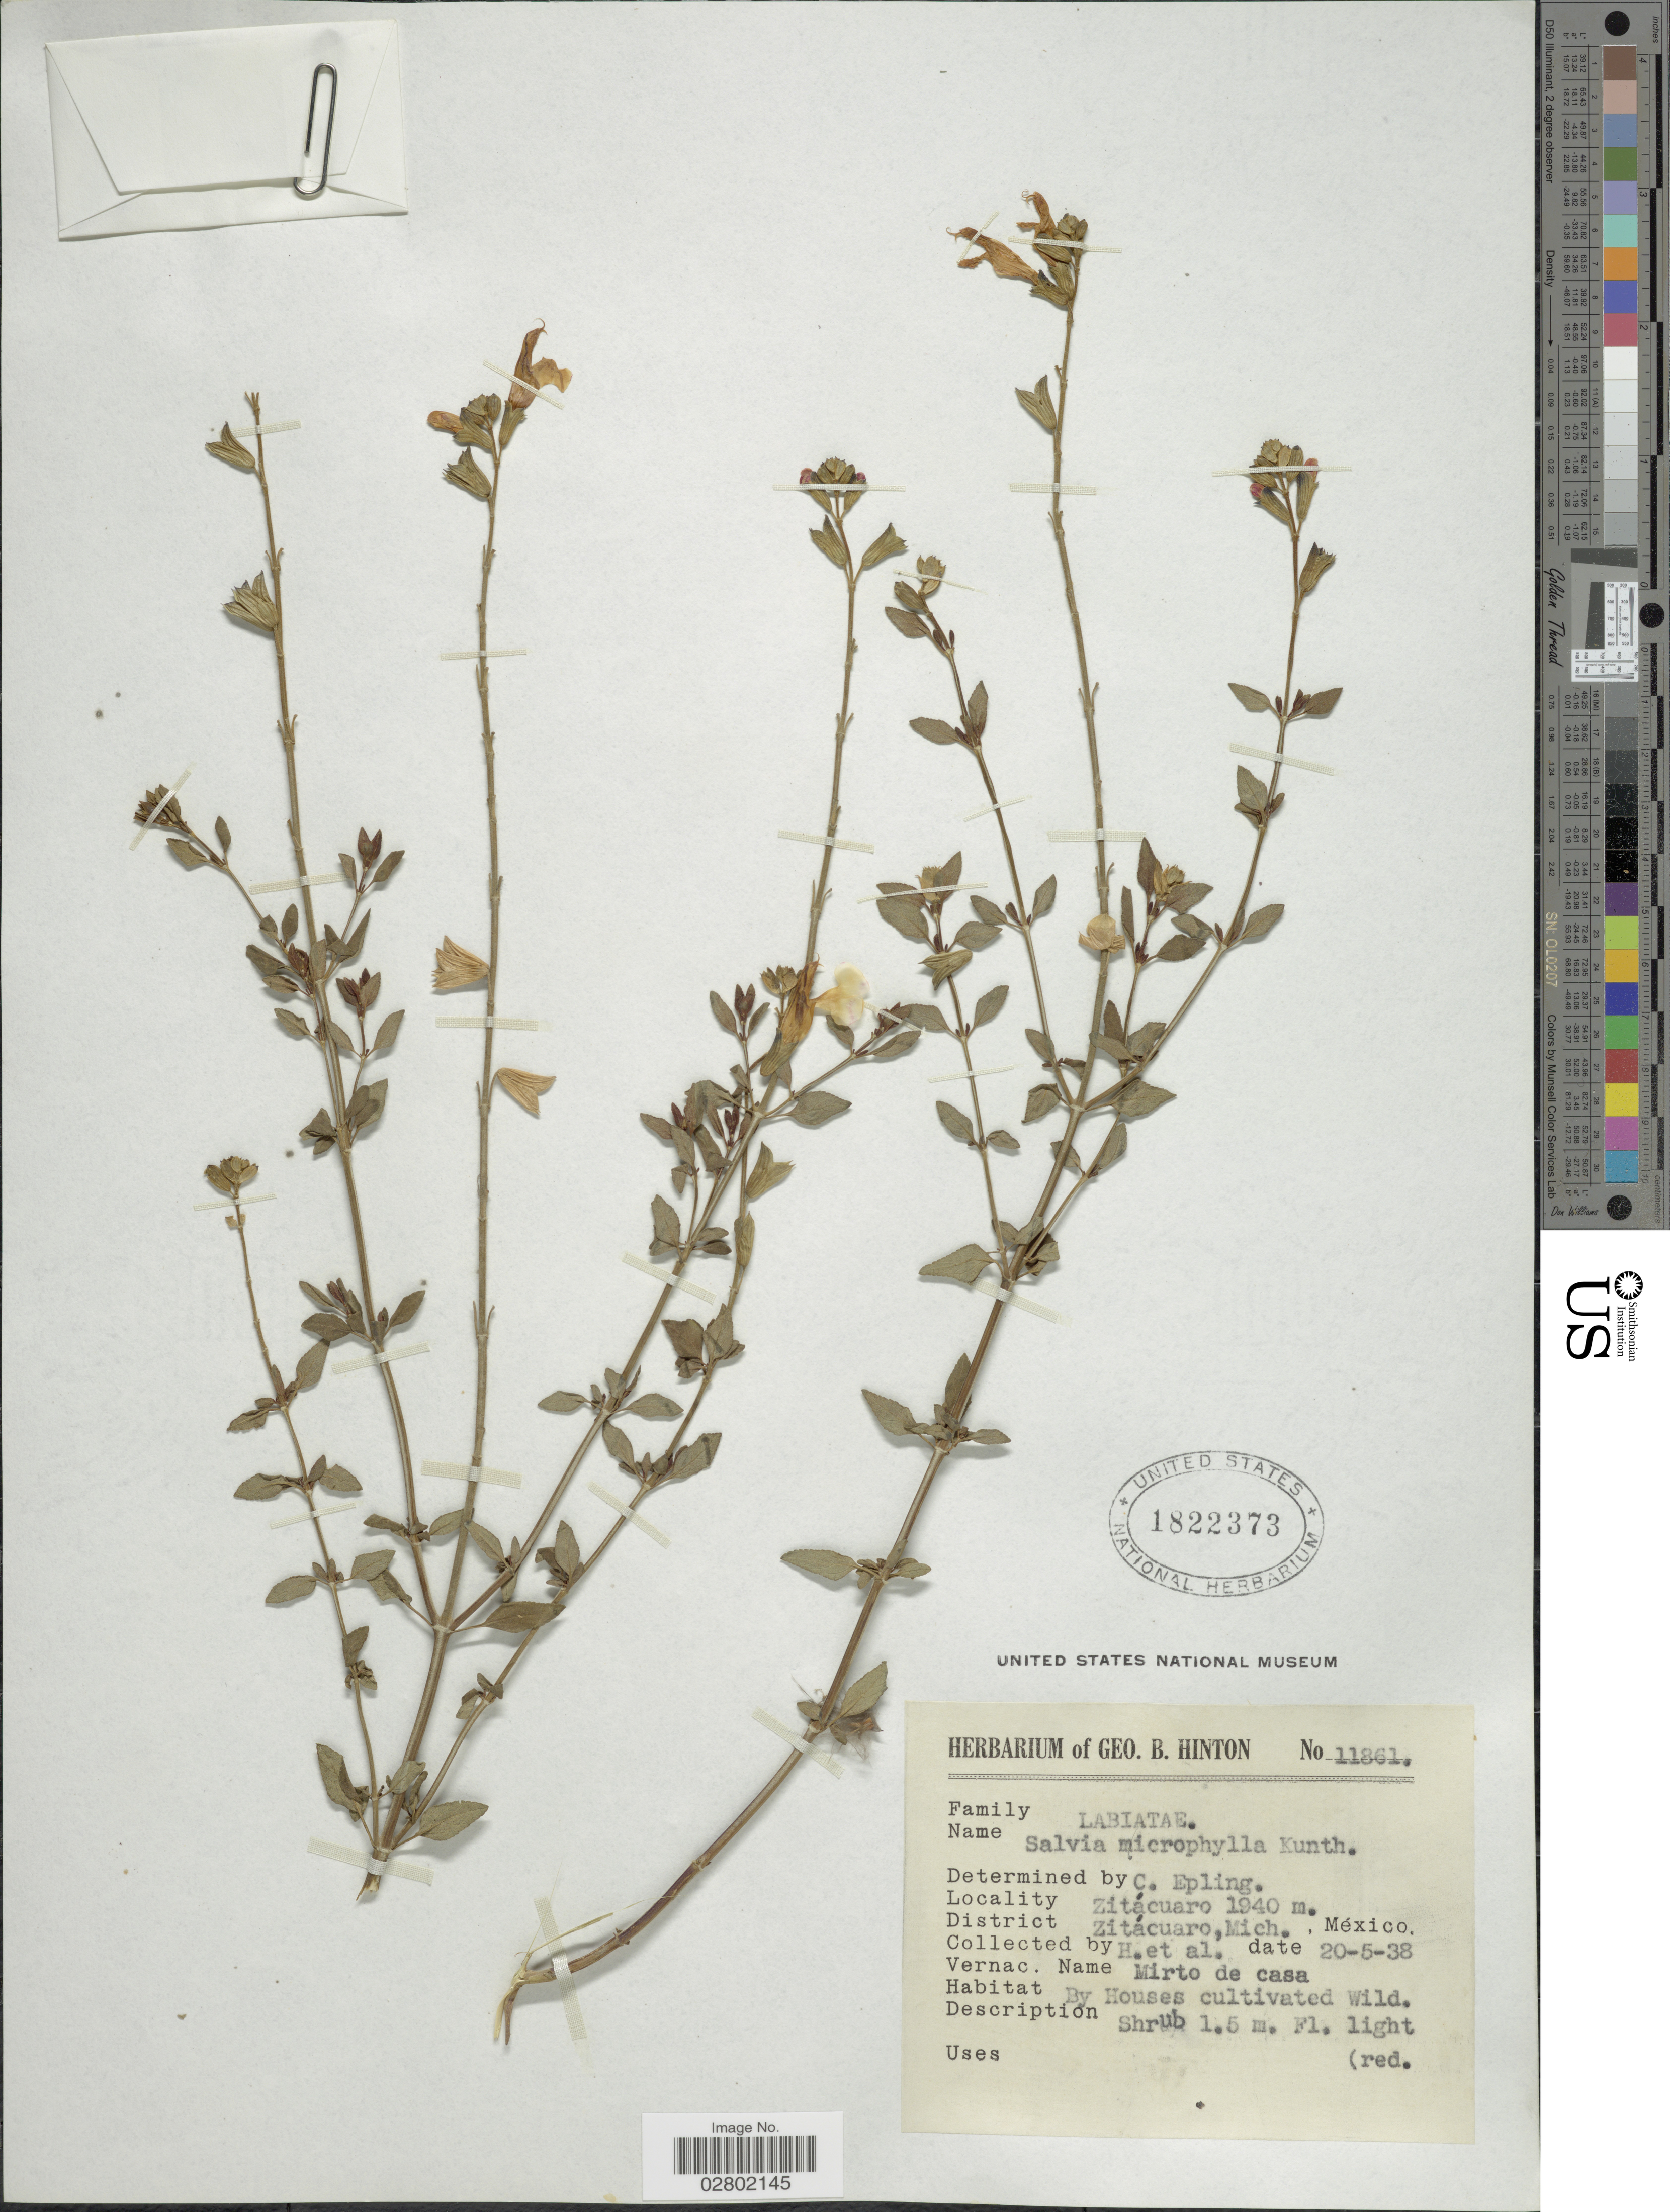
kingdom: Plantae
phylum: Tracheophyta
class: Magnoliopsida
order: Lamiales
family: Lamiaceae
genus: Salvia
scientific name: Salvia microphylla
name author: Kunth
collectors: G. B. Hinton & et al.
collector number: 11861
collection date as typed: Transcribed d/m/y: 20/5/38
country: Mexico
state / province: Michoacán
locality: Zitácuaro, District Zitácuaro, Mich.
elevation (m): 1940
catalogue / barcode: US 1822373